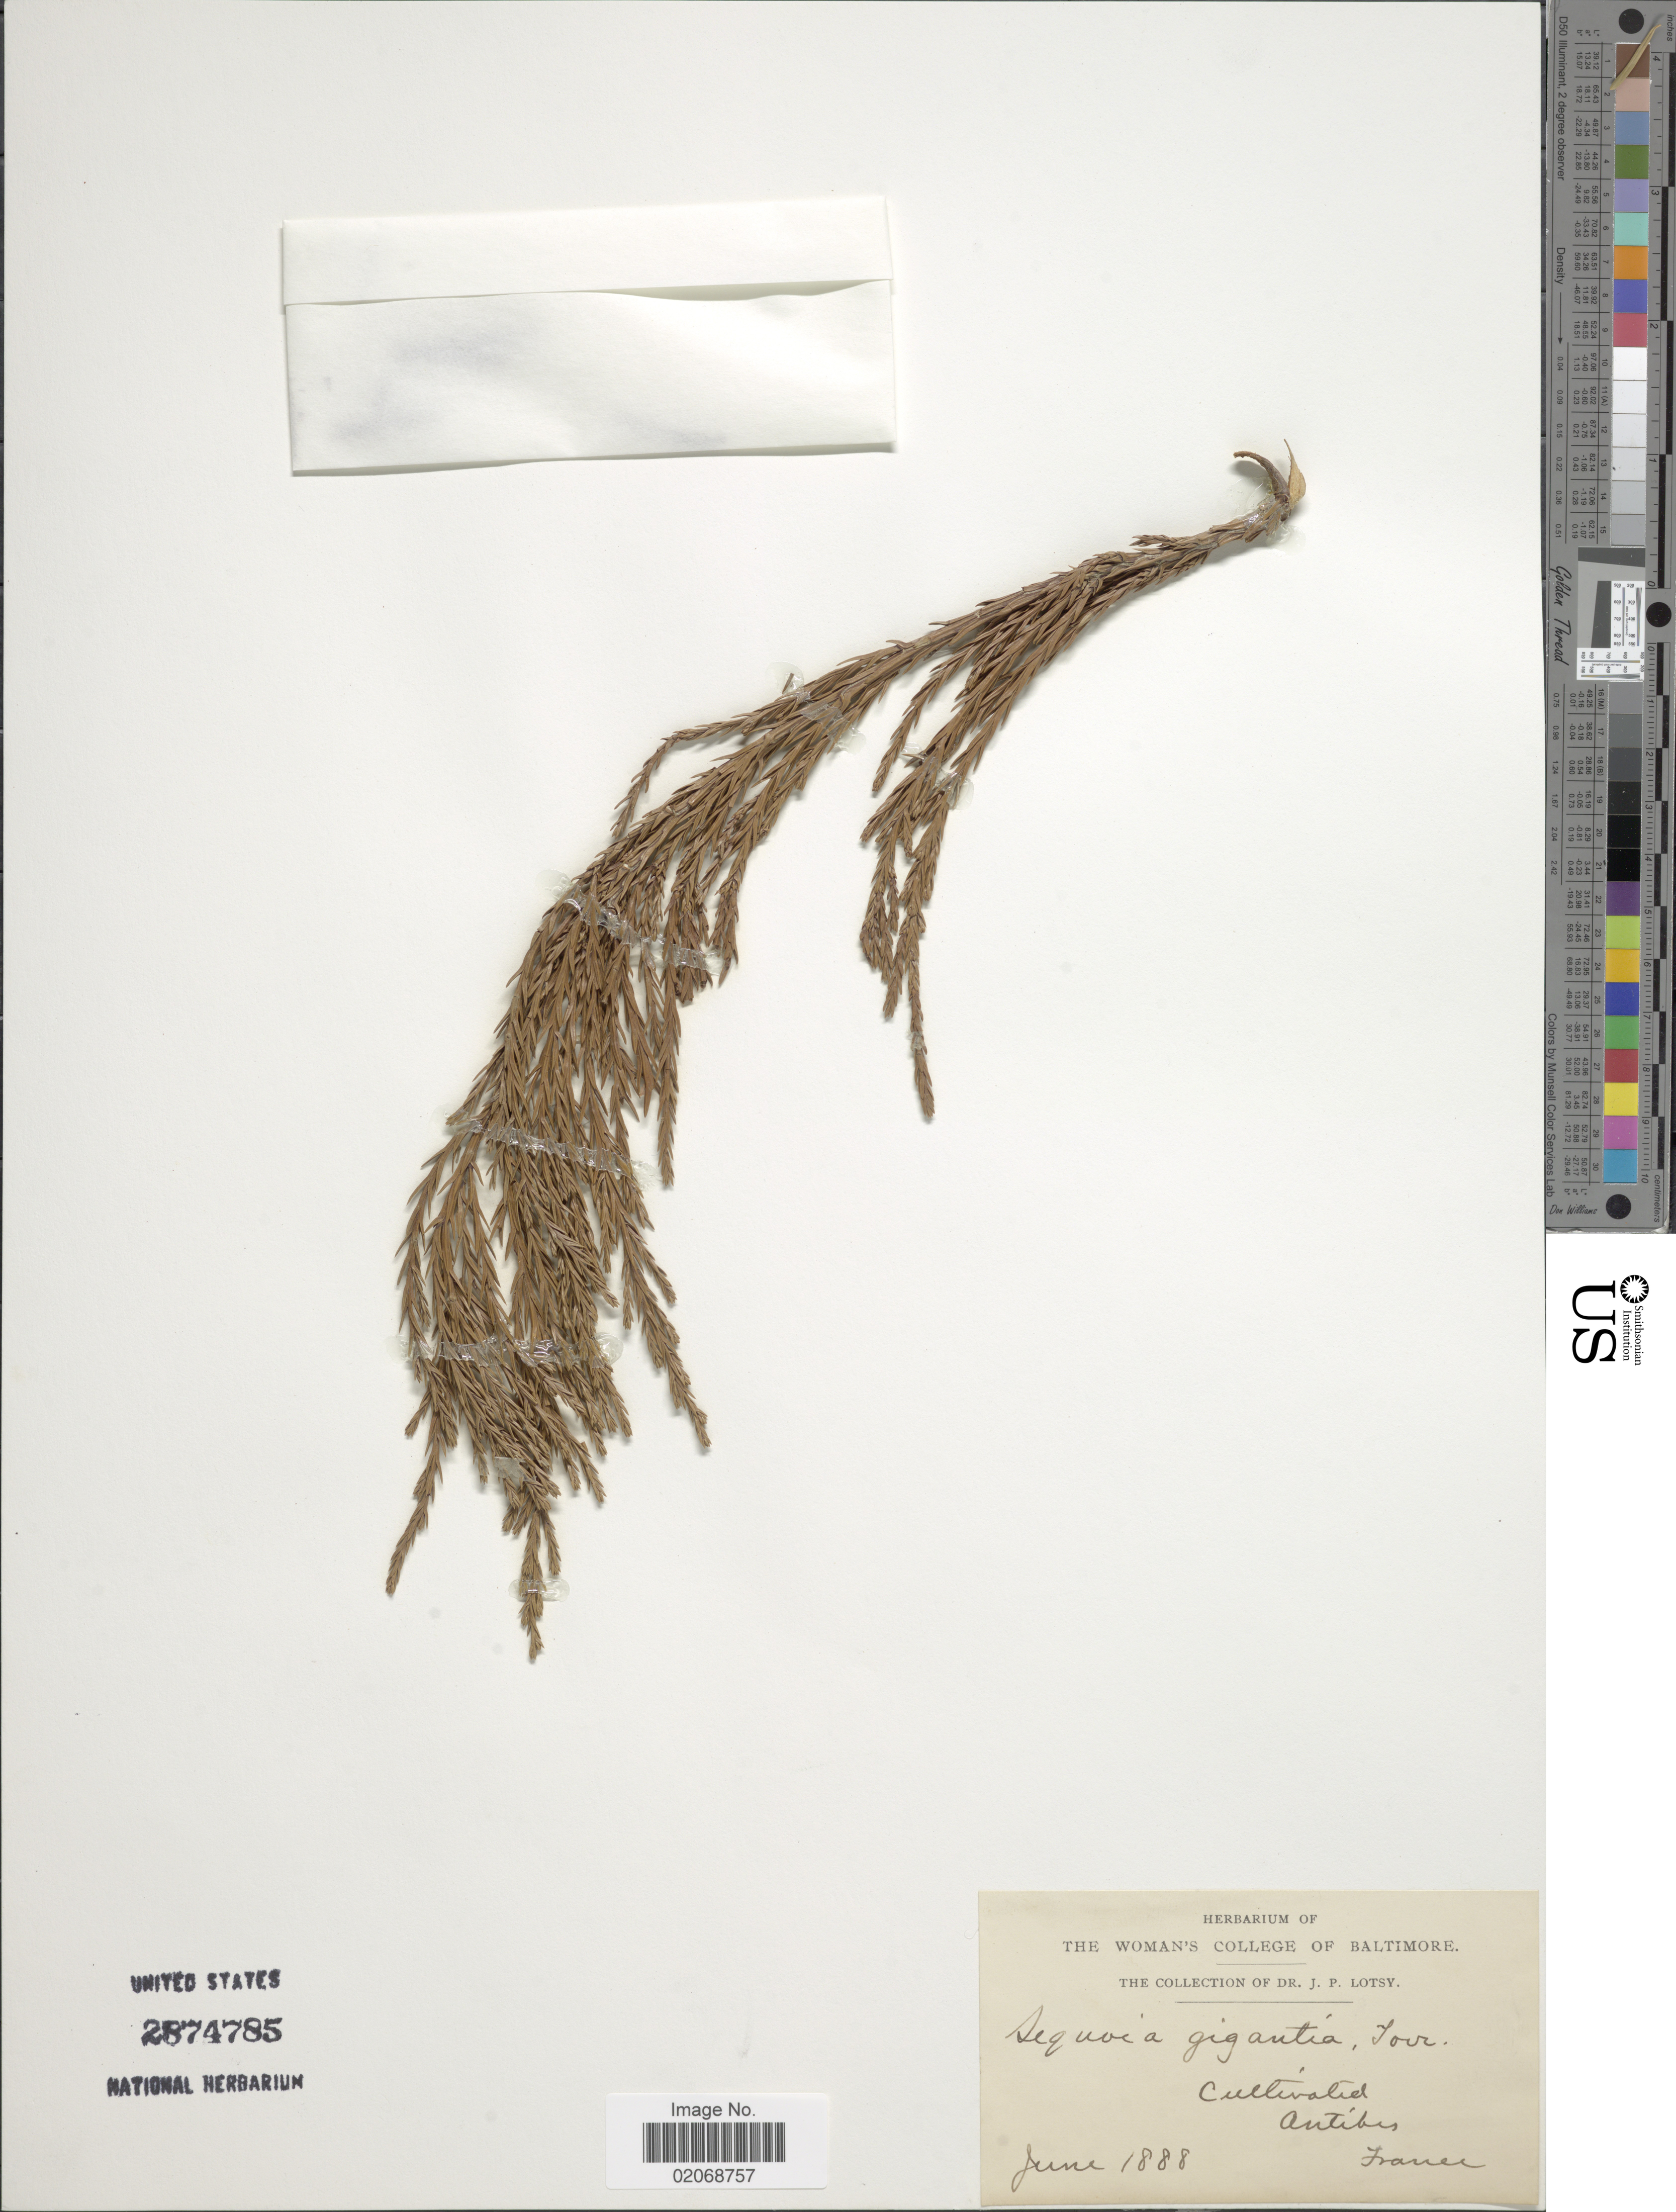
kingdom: Plantae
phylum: Tracheophyta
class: Pinopsida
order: Pinales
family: Cupressaceae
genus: Sequoia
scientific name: Sequoia gigantea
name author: (Lindl.) Decne.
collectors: J. Lotsy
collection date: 1888-06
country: France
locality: Cultivated Antibus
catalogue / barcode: US 2874785